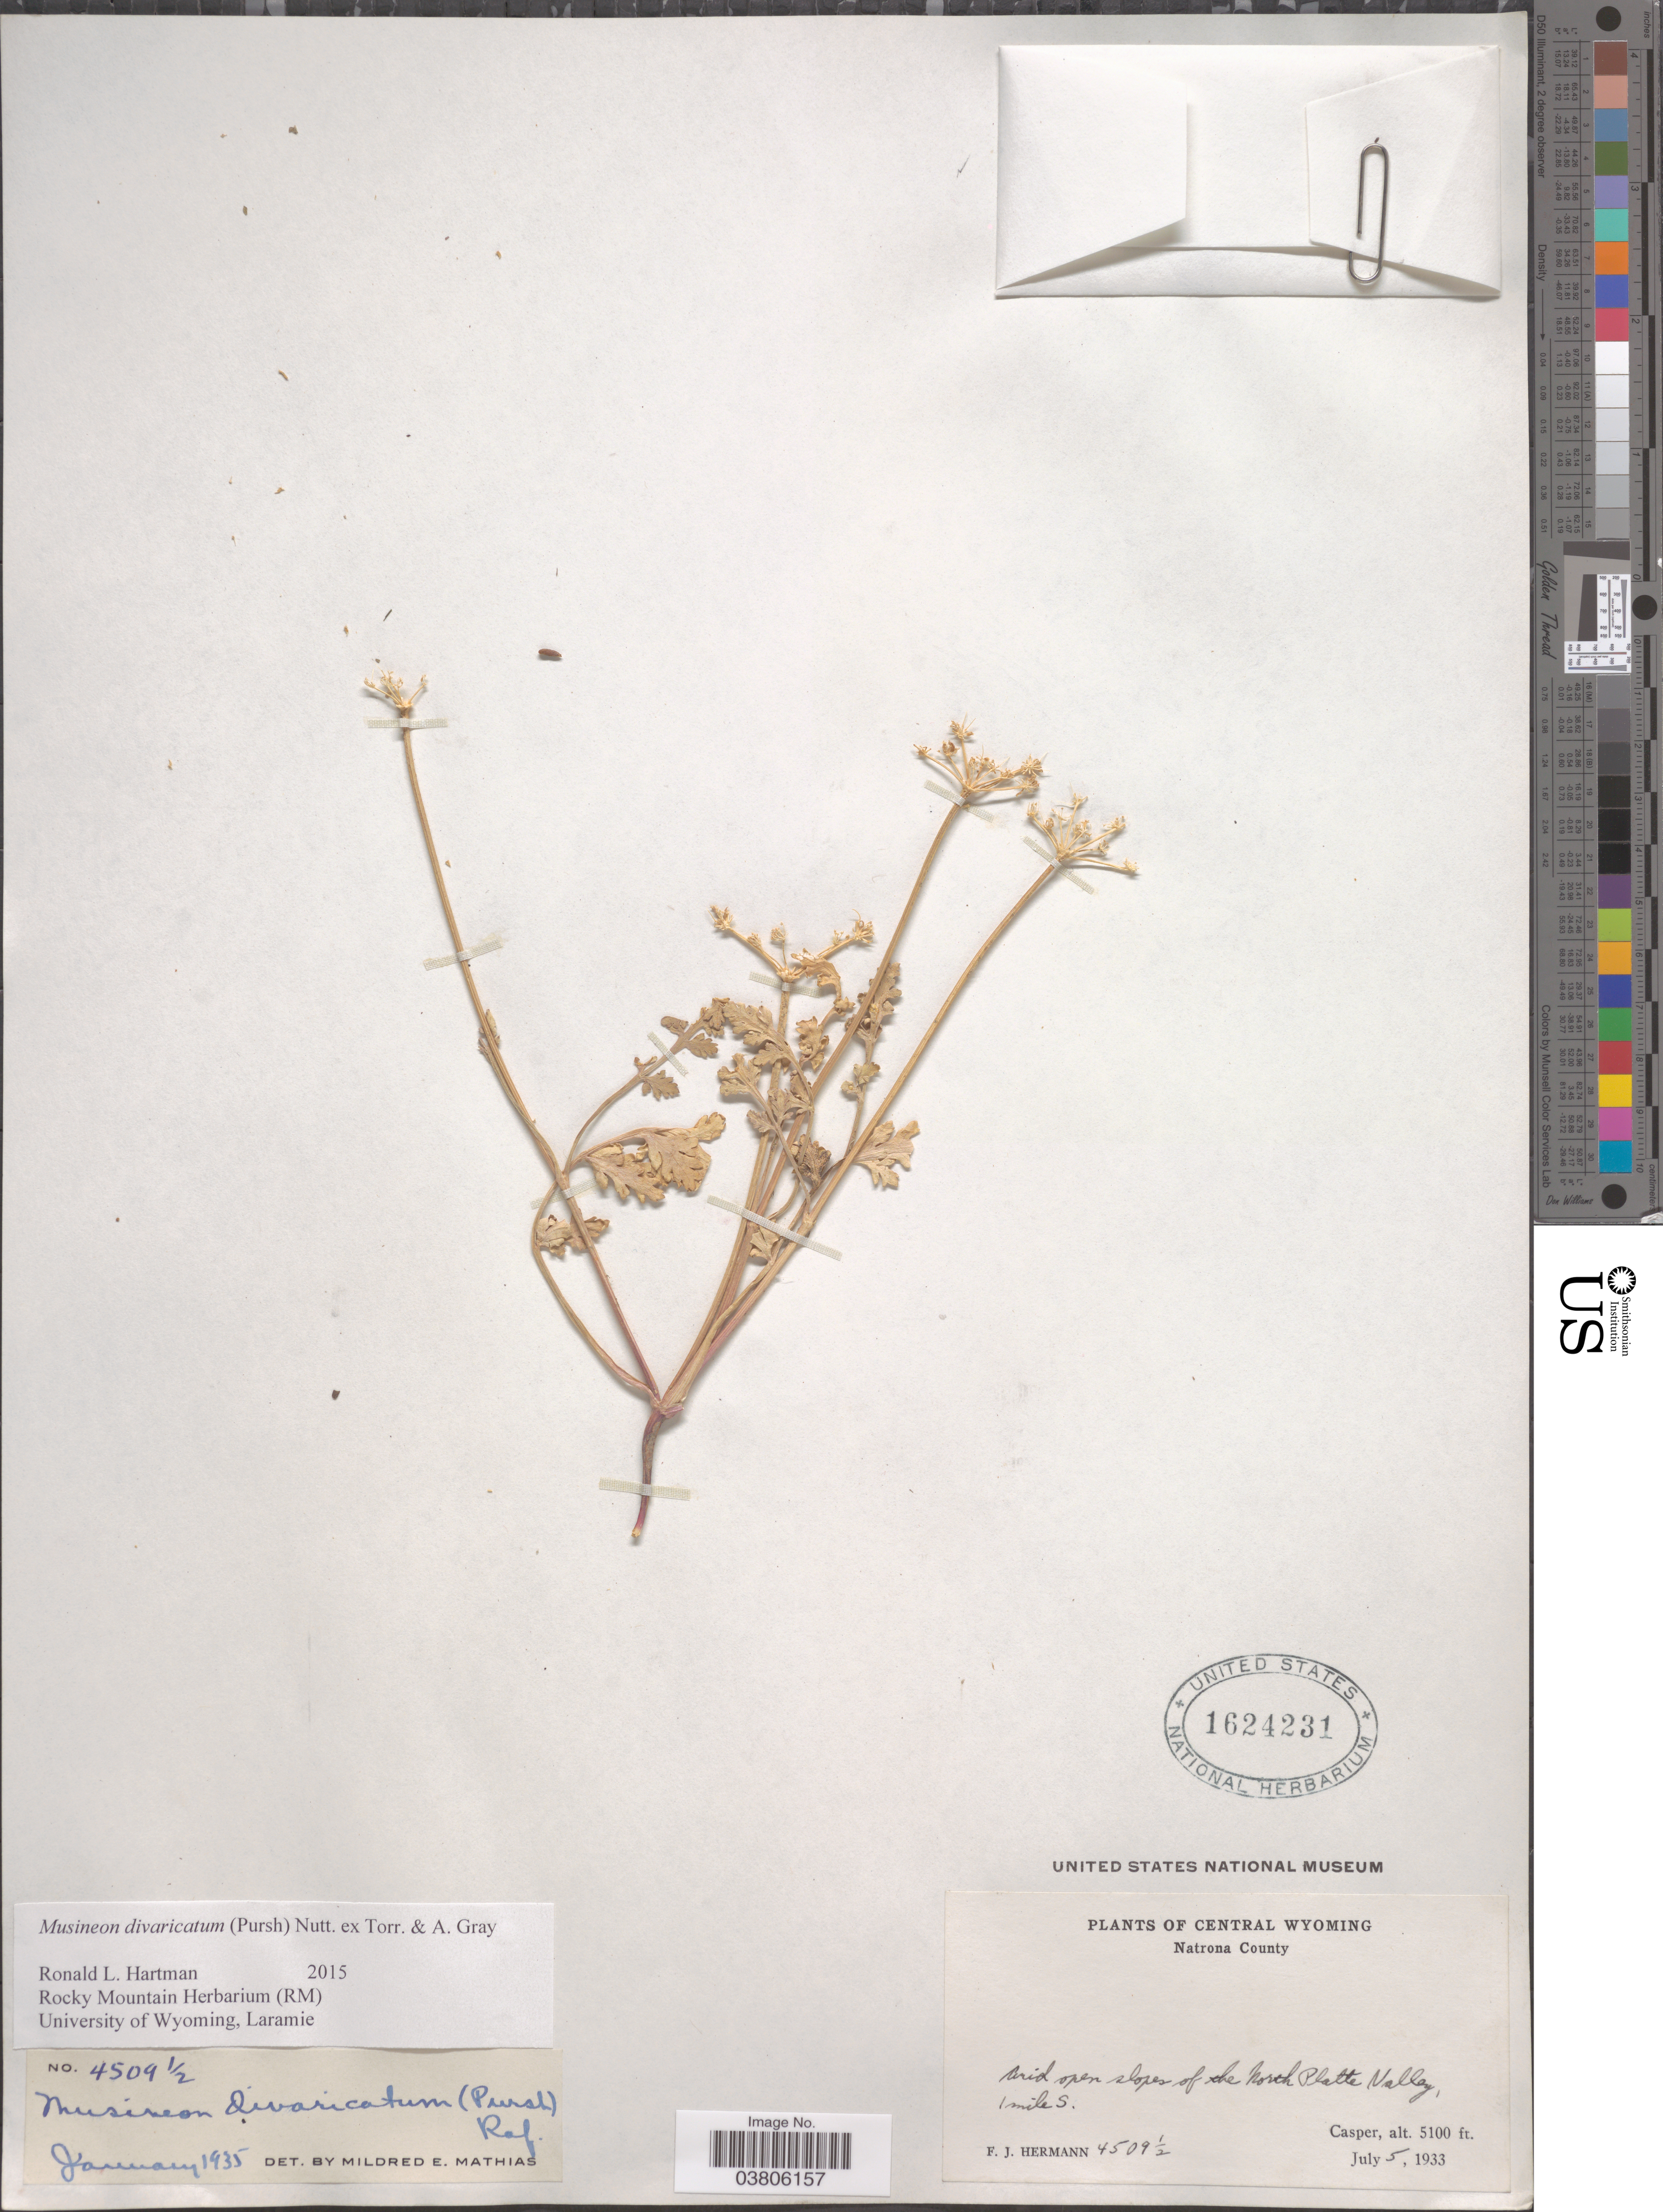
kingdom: Plantae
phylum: Tracheophyta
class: Magnoliopsida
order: Apiales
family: Apiaceae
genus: Musineon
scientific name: Musineon divaricatum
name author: (Pursh) Nutt.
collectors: F. J. Hermann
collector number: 4509½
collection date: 1933-07-05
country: United States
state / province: Wyoming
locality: Central Wyoming. Natrona County. Arid open slopes of the North Platte Valley, 1 mile S. Casper.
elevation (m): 1554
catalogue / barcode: US 1624231